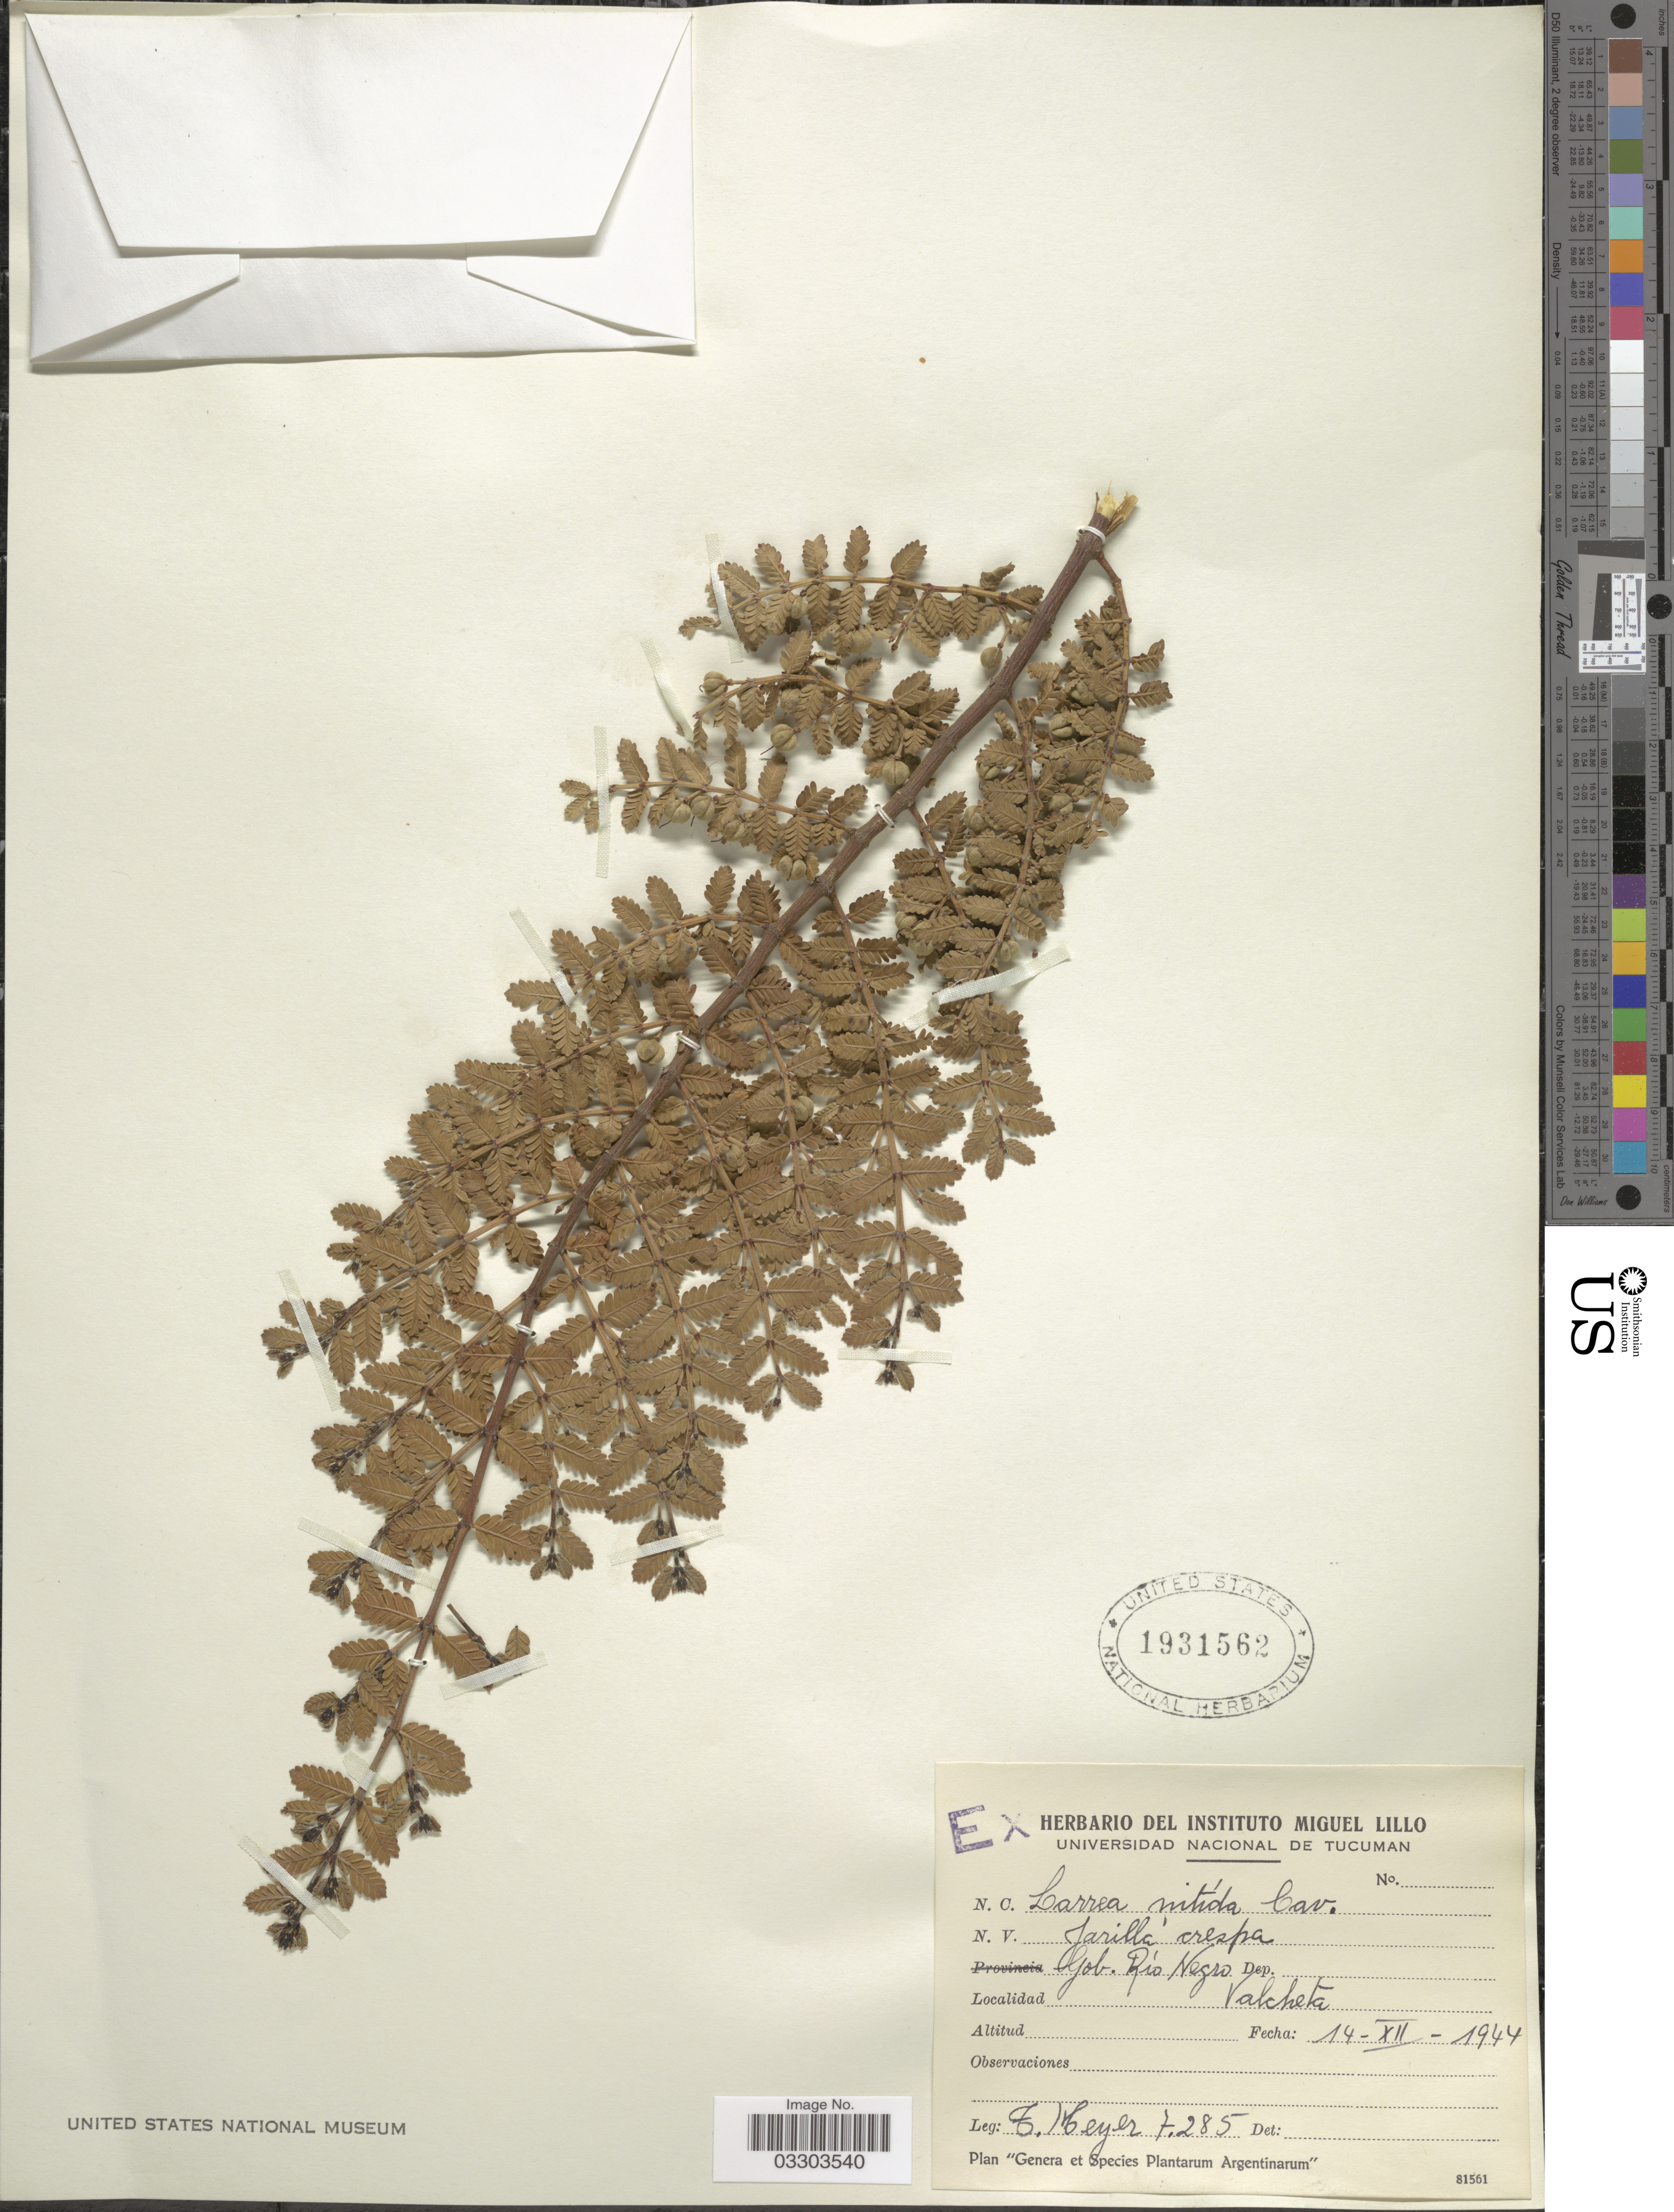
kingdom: Plantae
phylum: Tracheophyta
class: Magnoliopsida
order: Zygophyllales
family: Zygophyllaceae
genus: Larrea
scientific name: Larrea nitida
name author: Cav.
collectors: T. Meyer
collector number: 7285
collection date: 1944-12-14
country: Argentina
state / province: Rio Negro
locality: Gob. Rí Negro. Valcheta.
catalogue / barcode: US 1931562